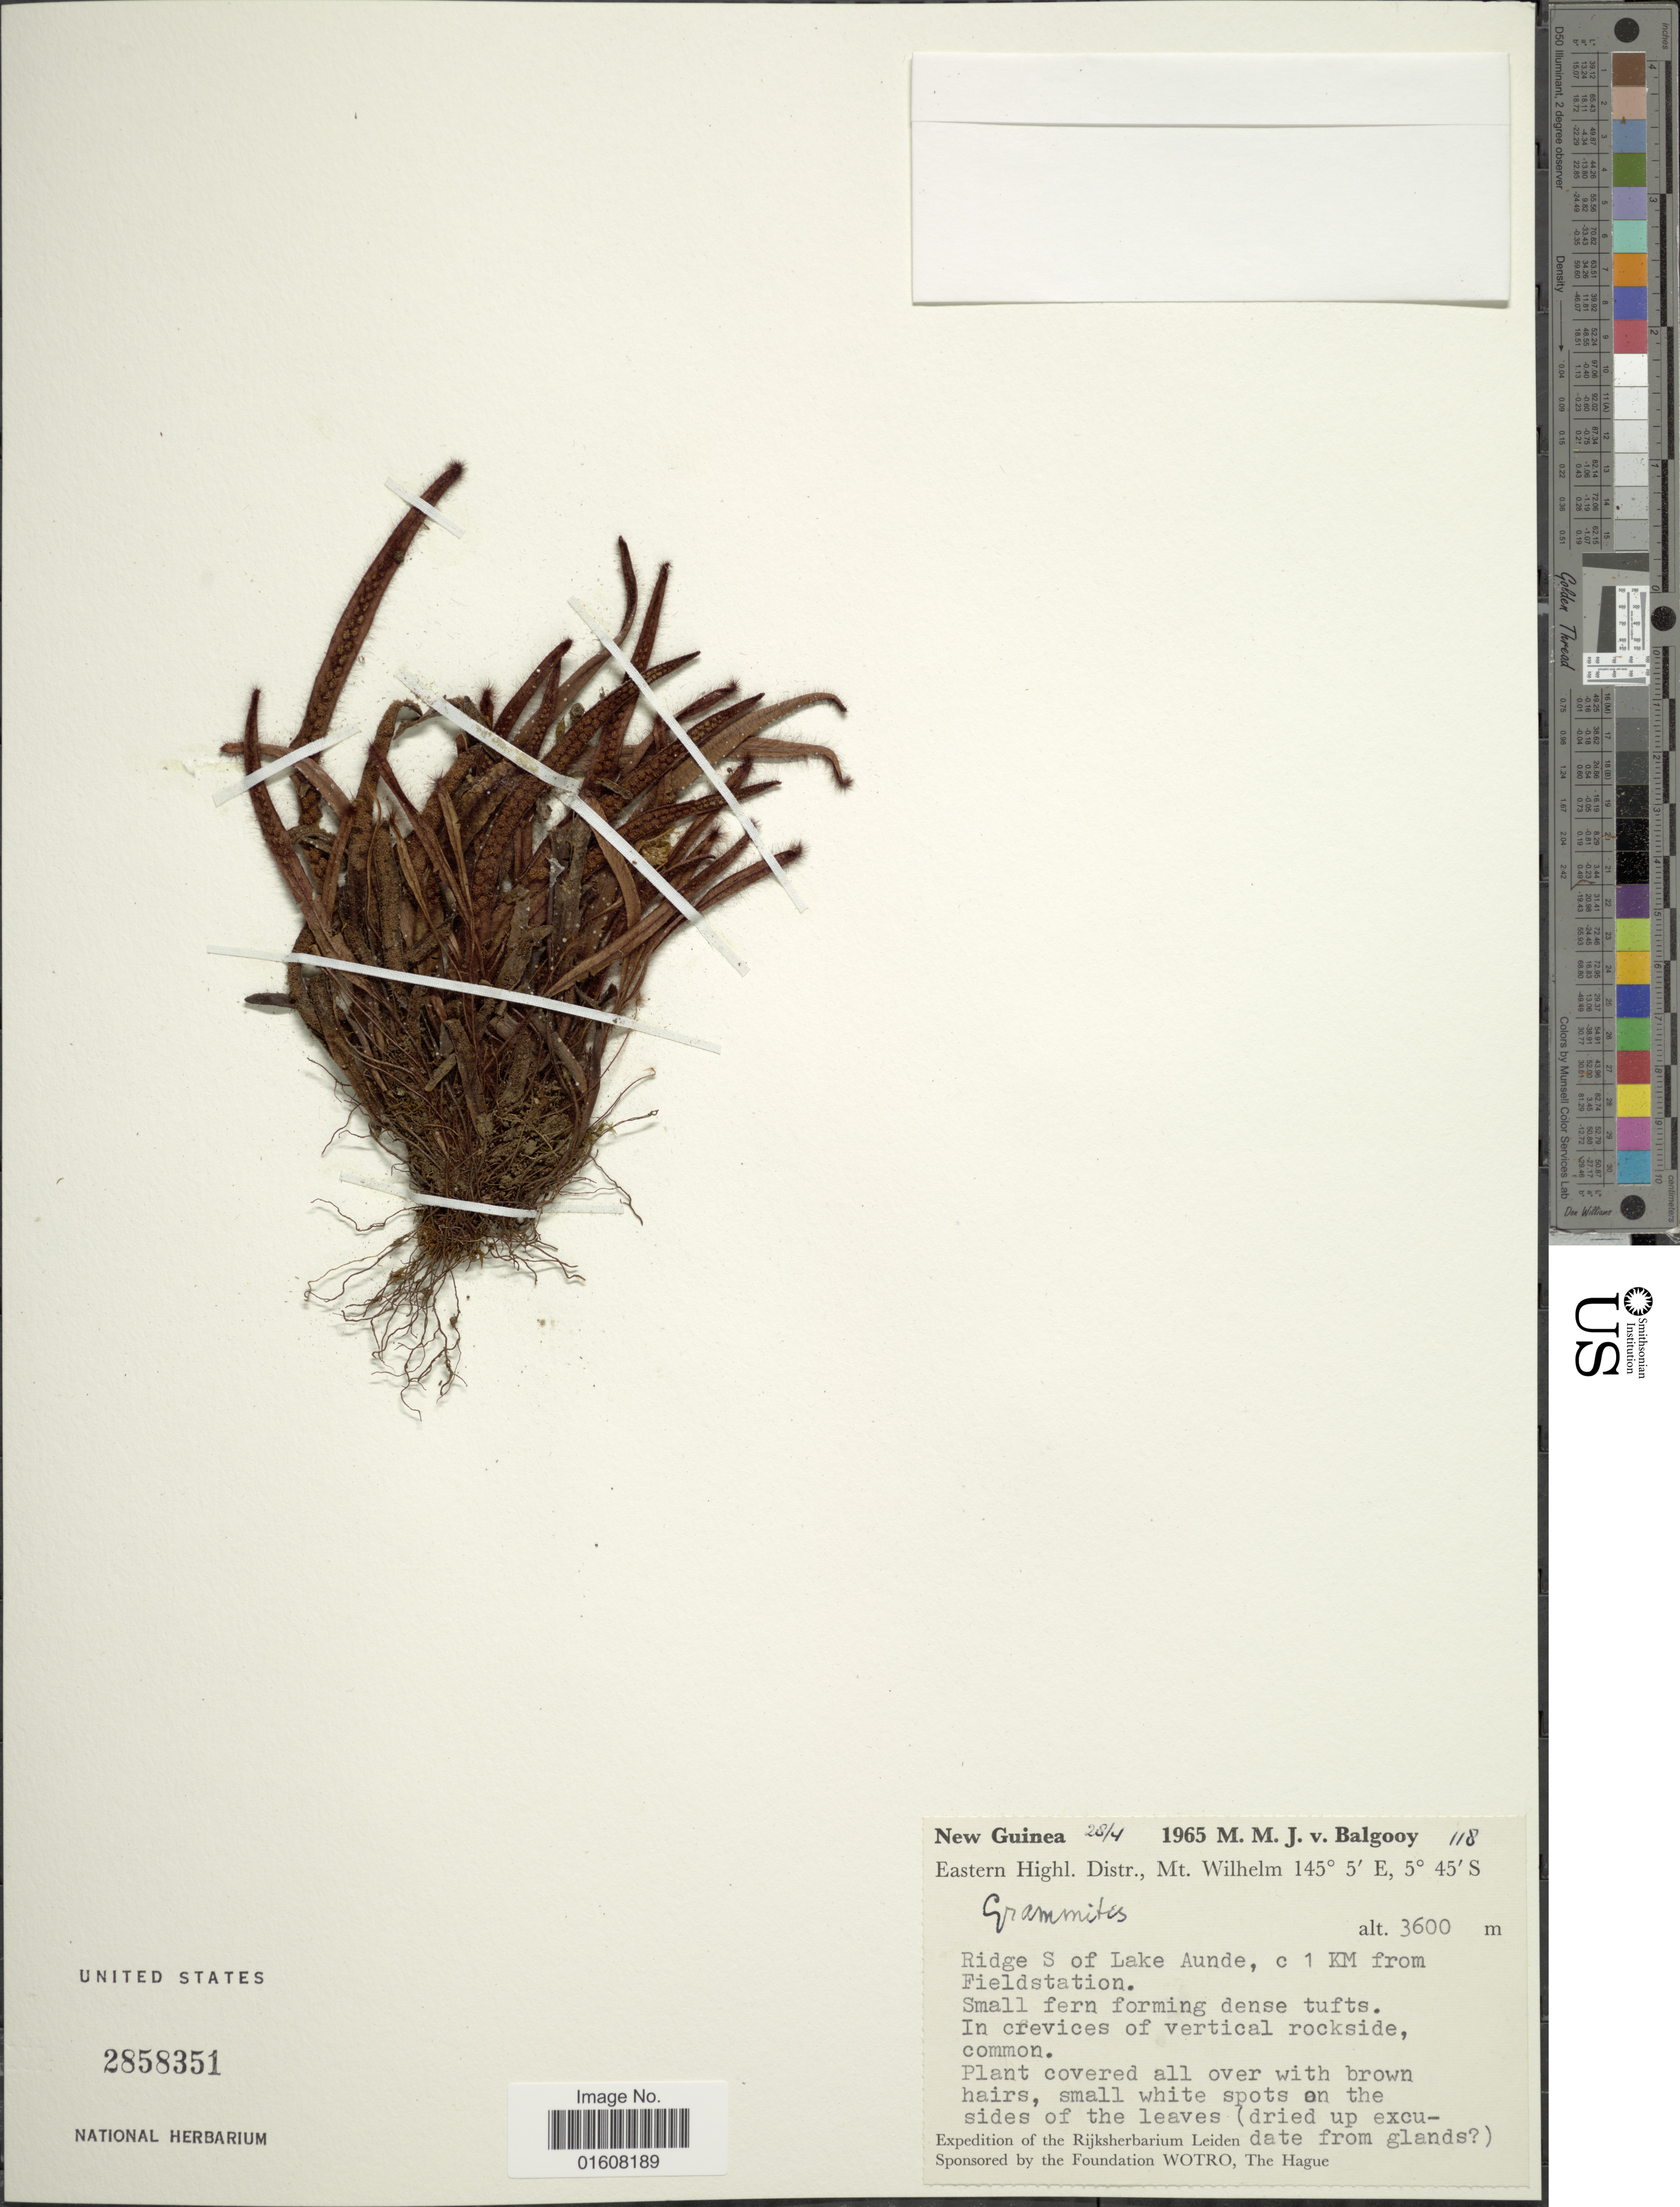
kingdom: Plantae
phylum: Tracheophyta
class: Polypodiopsida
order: Polypodiales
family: Polypodiaceae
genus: Grammitis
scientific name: Grammitis sp.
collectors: M. M. van Balgooy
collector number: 118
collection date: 1965-04-28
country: Papua New Guinea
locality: New Guinea. Eastern Highl. Distr., Mt. Wilhelm. Ridge S of Lake Aunde, c 1 KM from fieldstation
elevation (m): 3600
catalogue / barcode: US 2858351